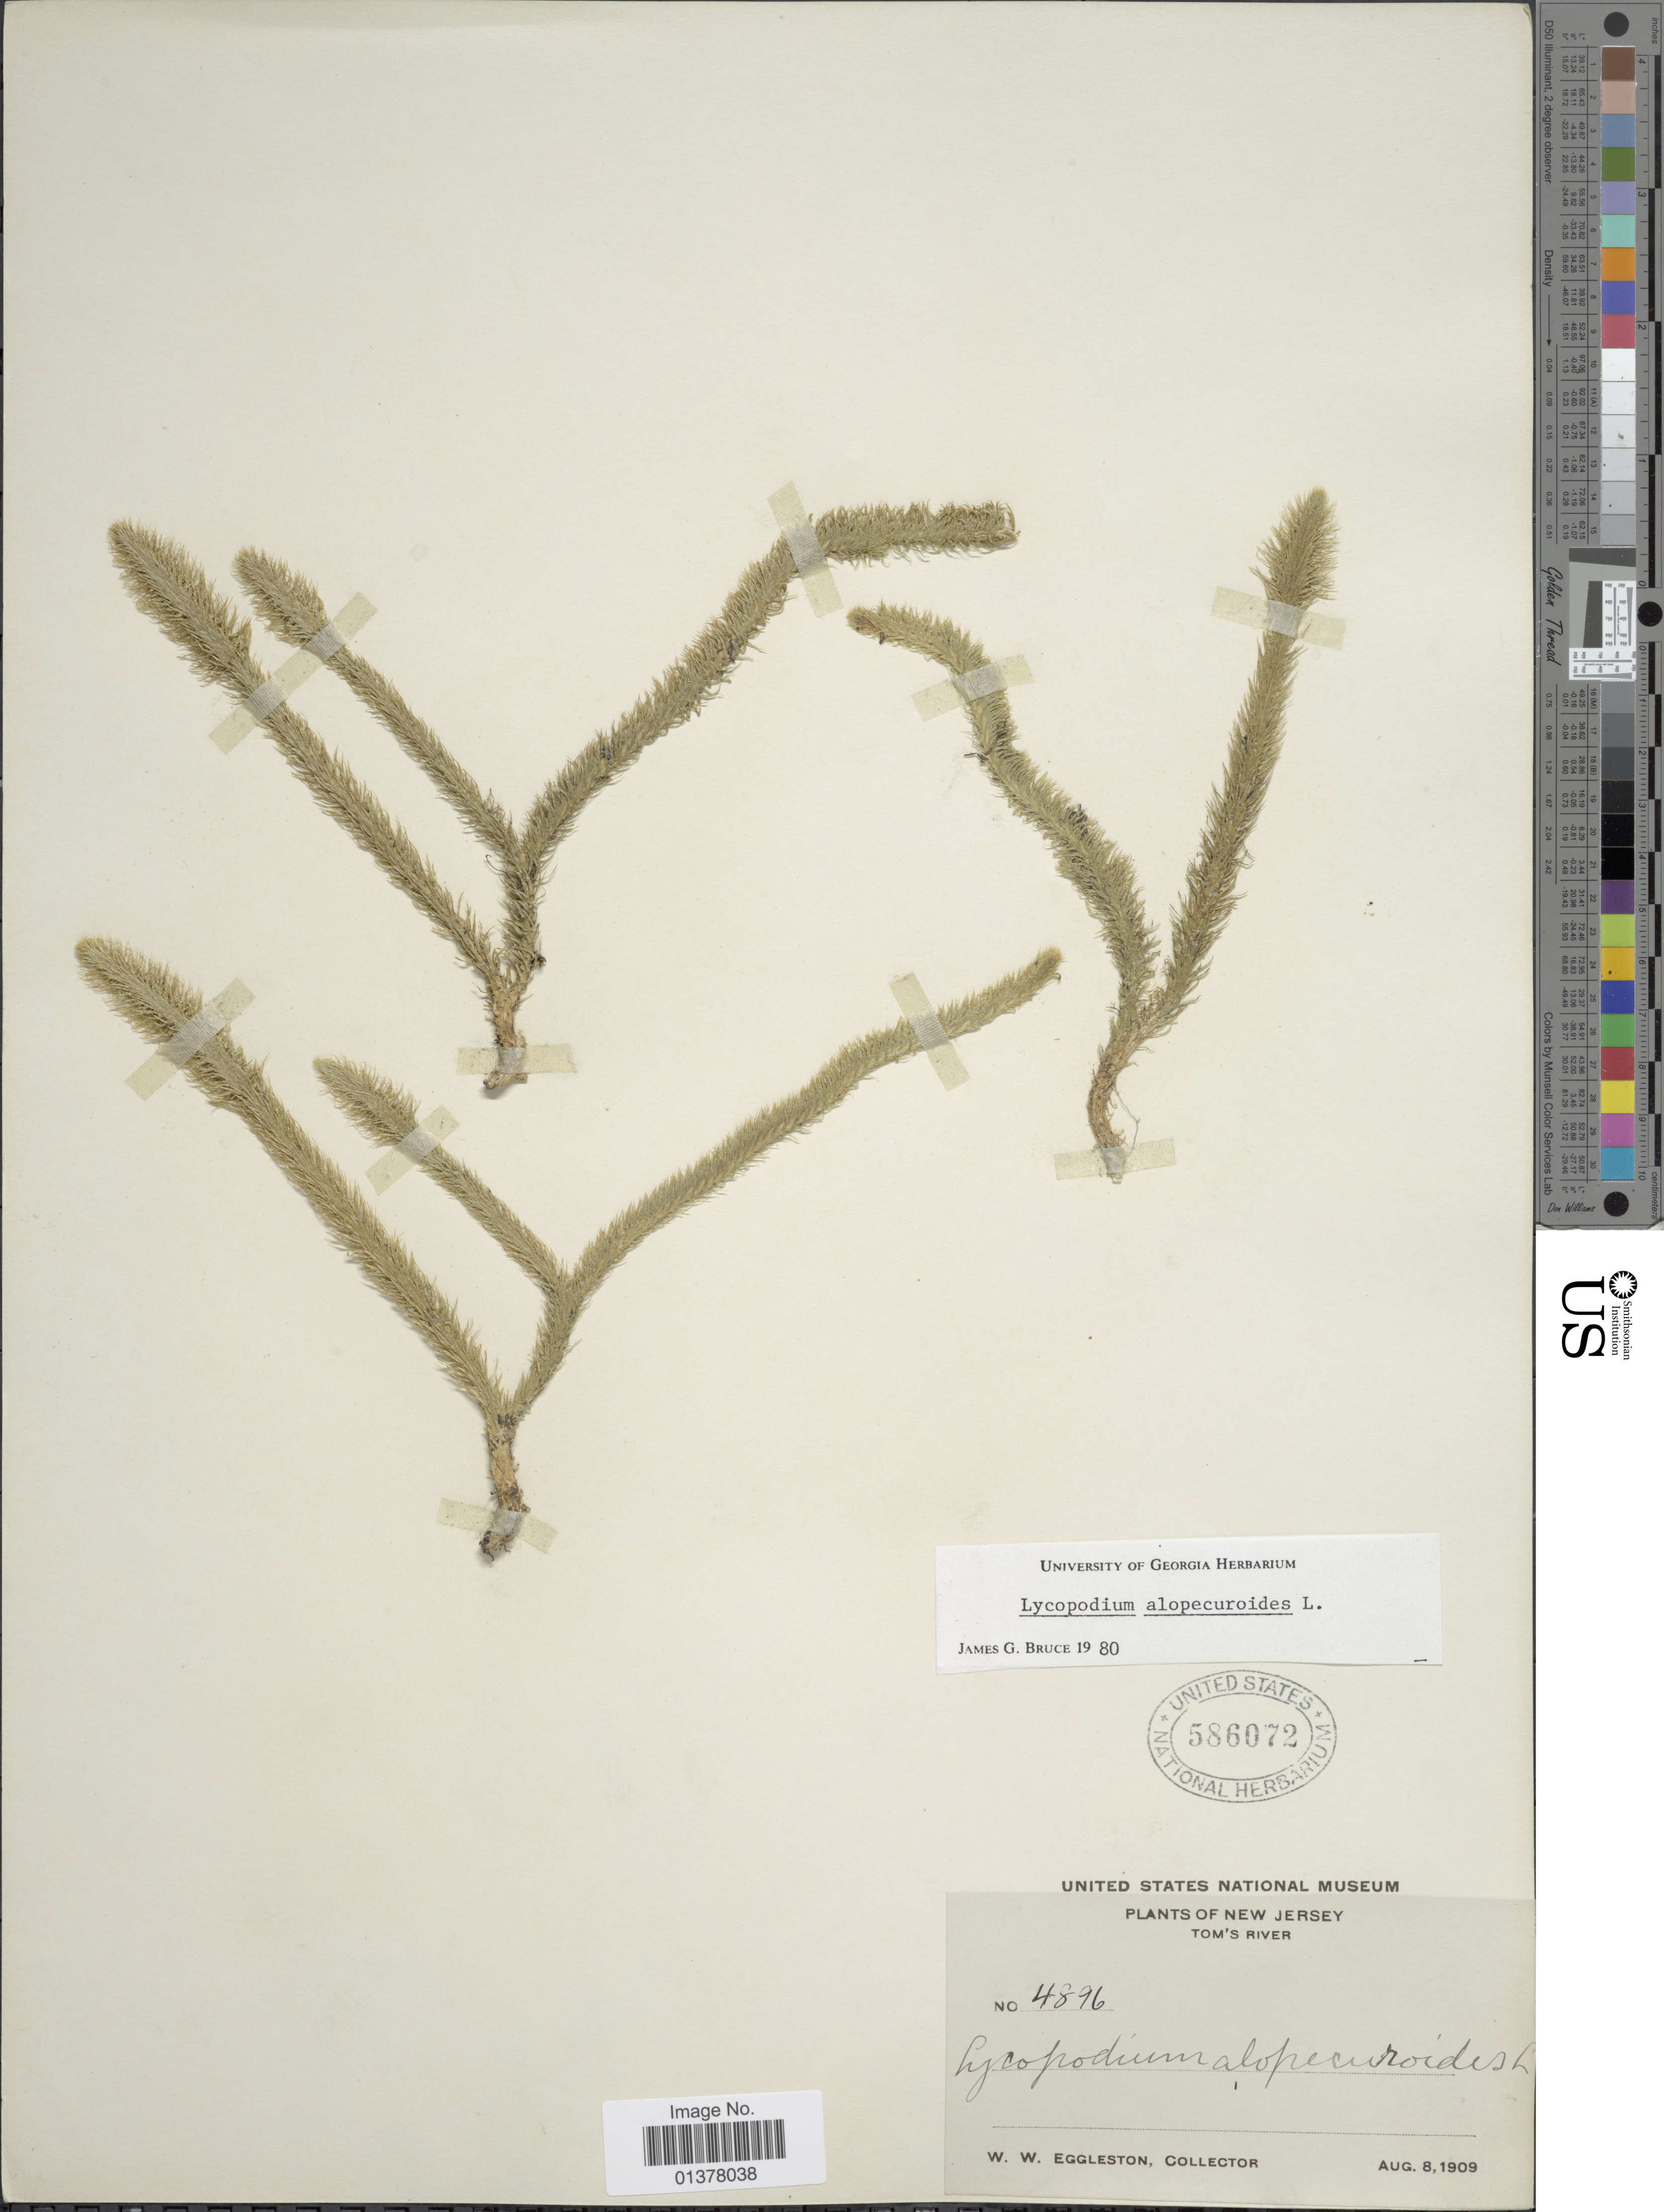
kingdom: Plantae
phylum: Tracheophyta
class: Lycopodiopsida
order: Lycopodiales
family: Lycopodiaceae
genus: Lycopodiella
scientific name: Lycopodiella alopecuroides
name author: (L.) Cranfill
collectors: W. W. Eggleston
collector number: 4896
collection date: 1909-08-08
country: United States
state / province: New Jersey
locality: Tom's River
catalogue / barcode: US 586072